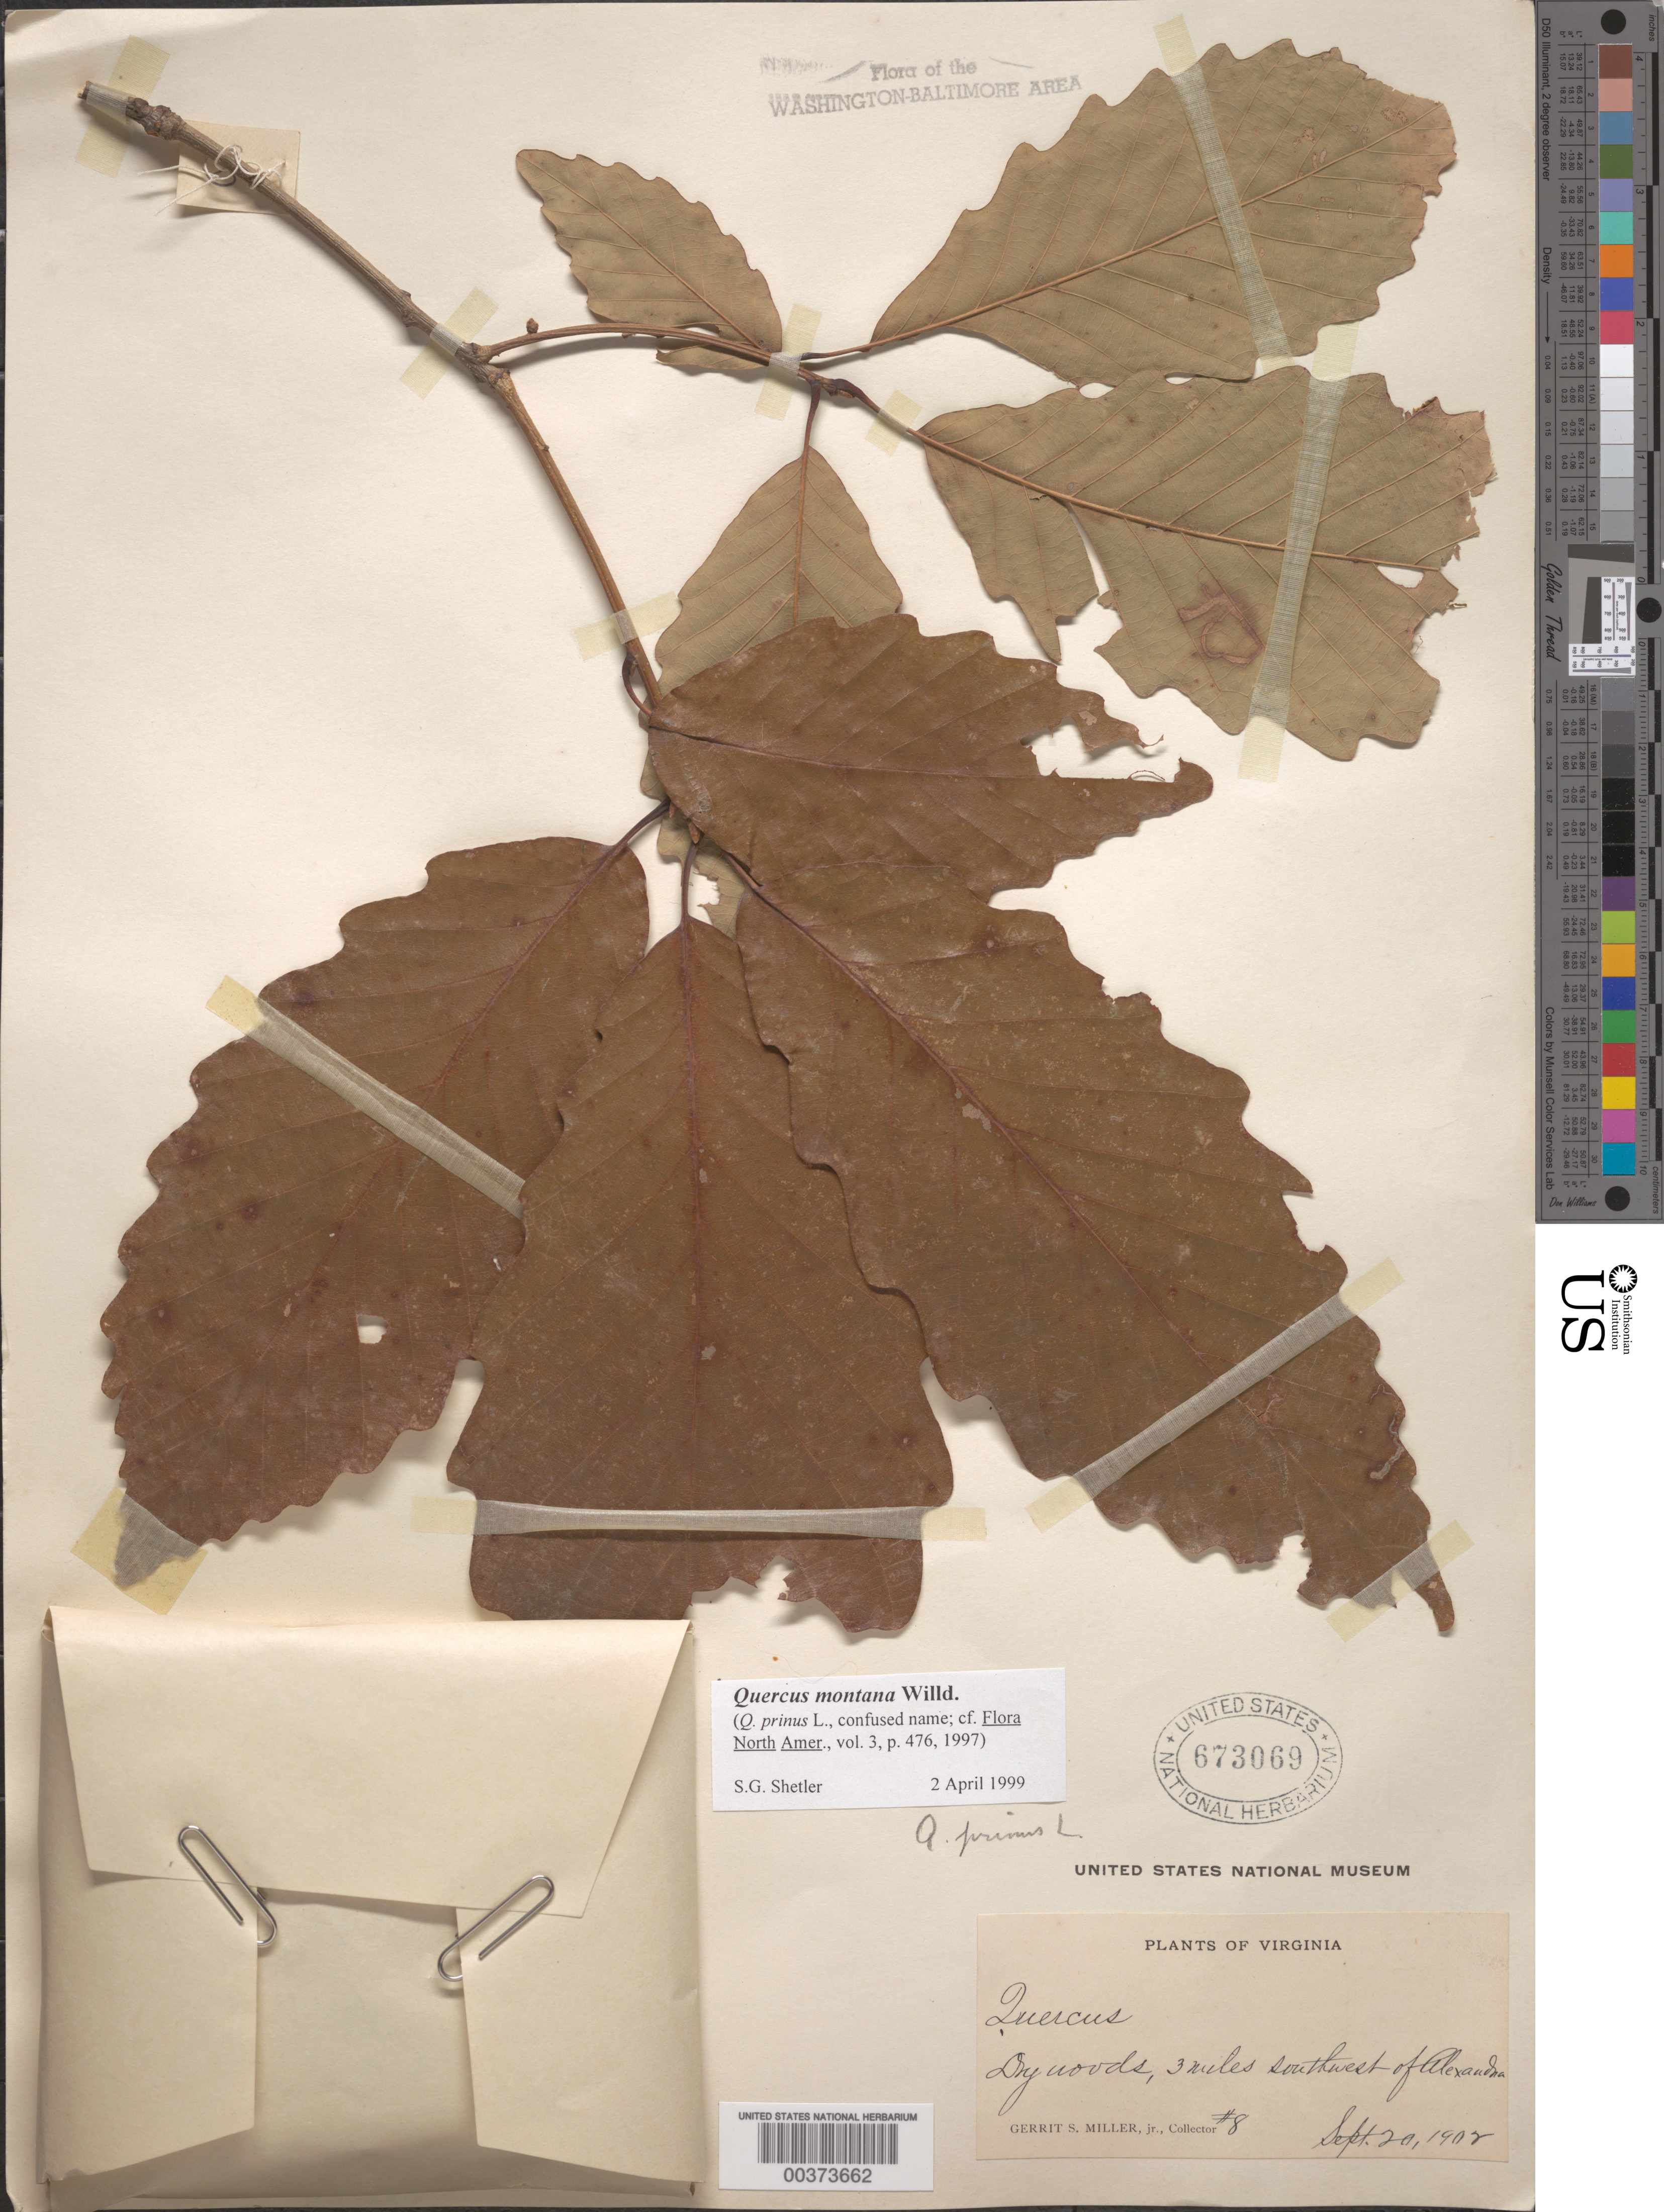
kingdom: Plantae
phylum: Tracheophyta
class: Magnoliopsida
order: Fagales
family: Fagaceae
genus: Quercus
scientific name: Quercus montana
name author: Willd.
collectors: G. S. Miller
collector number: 8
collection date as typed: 20 Sep 1902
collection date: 1902-09-20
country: United States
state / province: Virginia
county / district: Fairfax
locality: Southwest of Alexandria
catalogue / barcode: US 673069